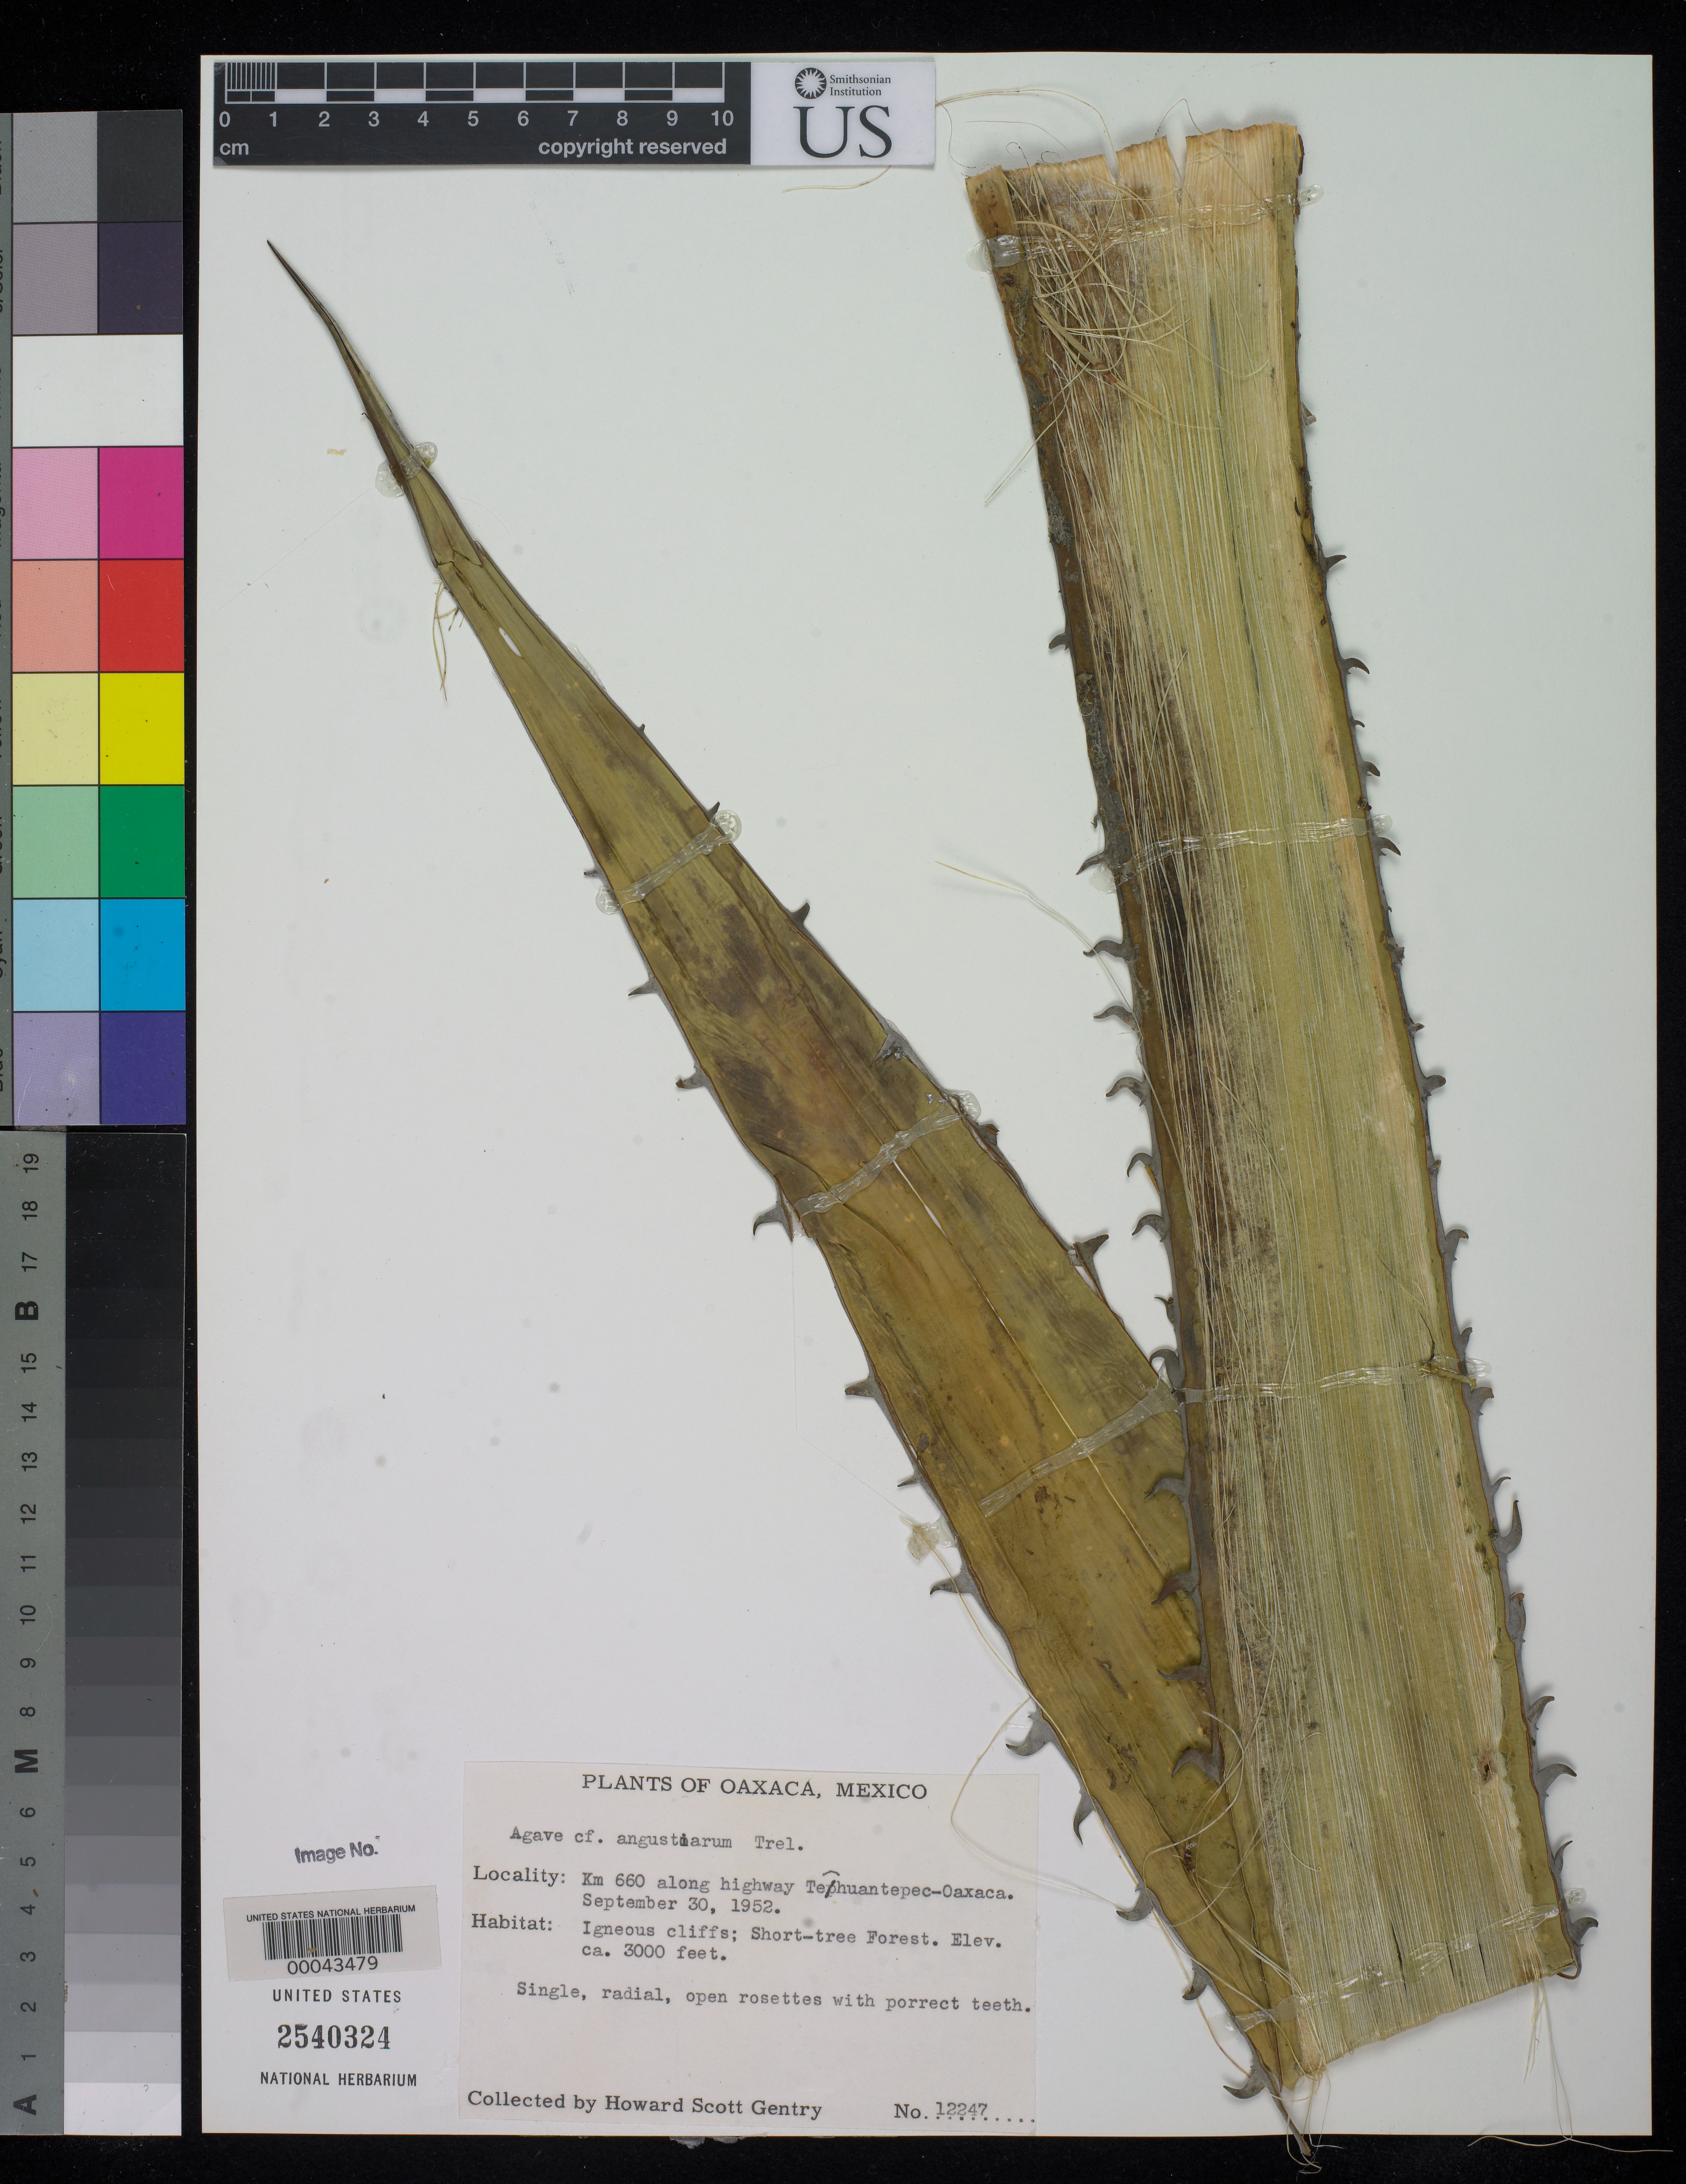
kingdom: Plantae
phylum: Tracheophyta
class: Liliopsida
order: Asparagales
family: Asparagaceae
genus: Agave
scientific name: Agave angustiarum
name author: Trel.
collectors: H. S. Gentry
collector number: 12247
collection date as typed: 30 Sep 1952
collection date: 1952-09-30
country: Mexico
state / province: Oaxaca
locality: Km 660 along highway Tehuantepec-Oaxaca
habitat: Igneous cliffs; short-tree forest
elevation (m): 914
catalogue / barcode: US 2540324